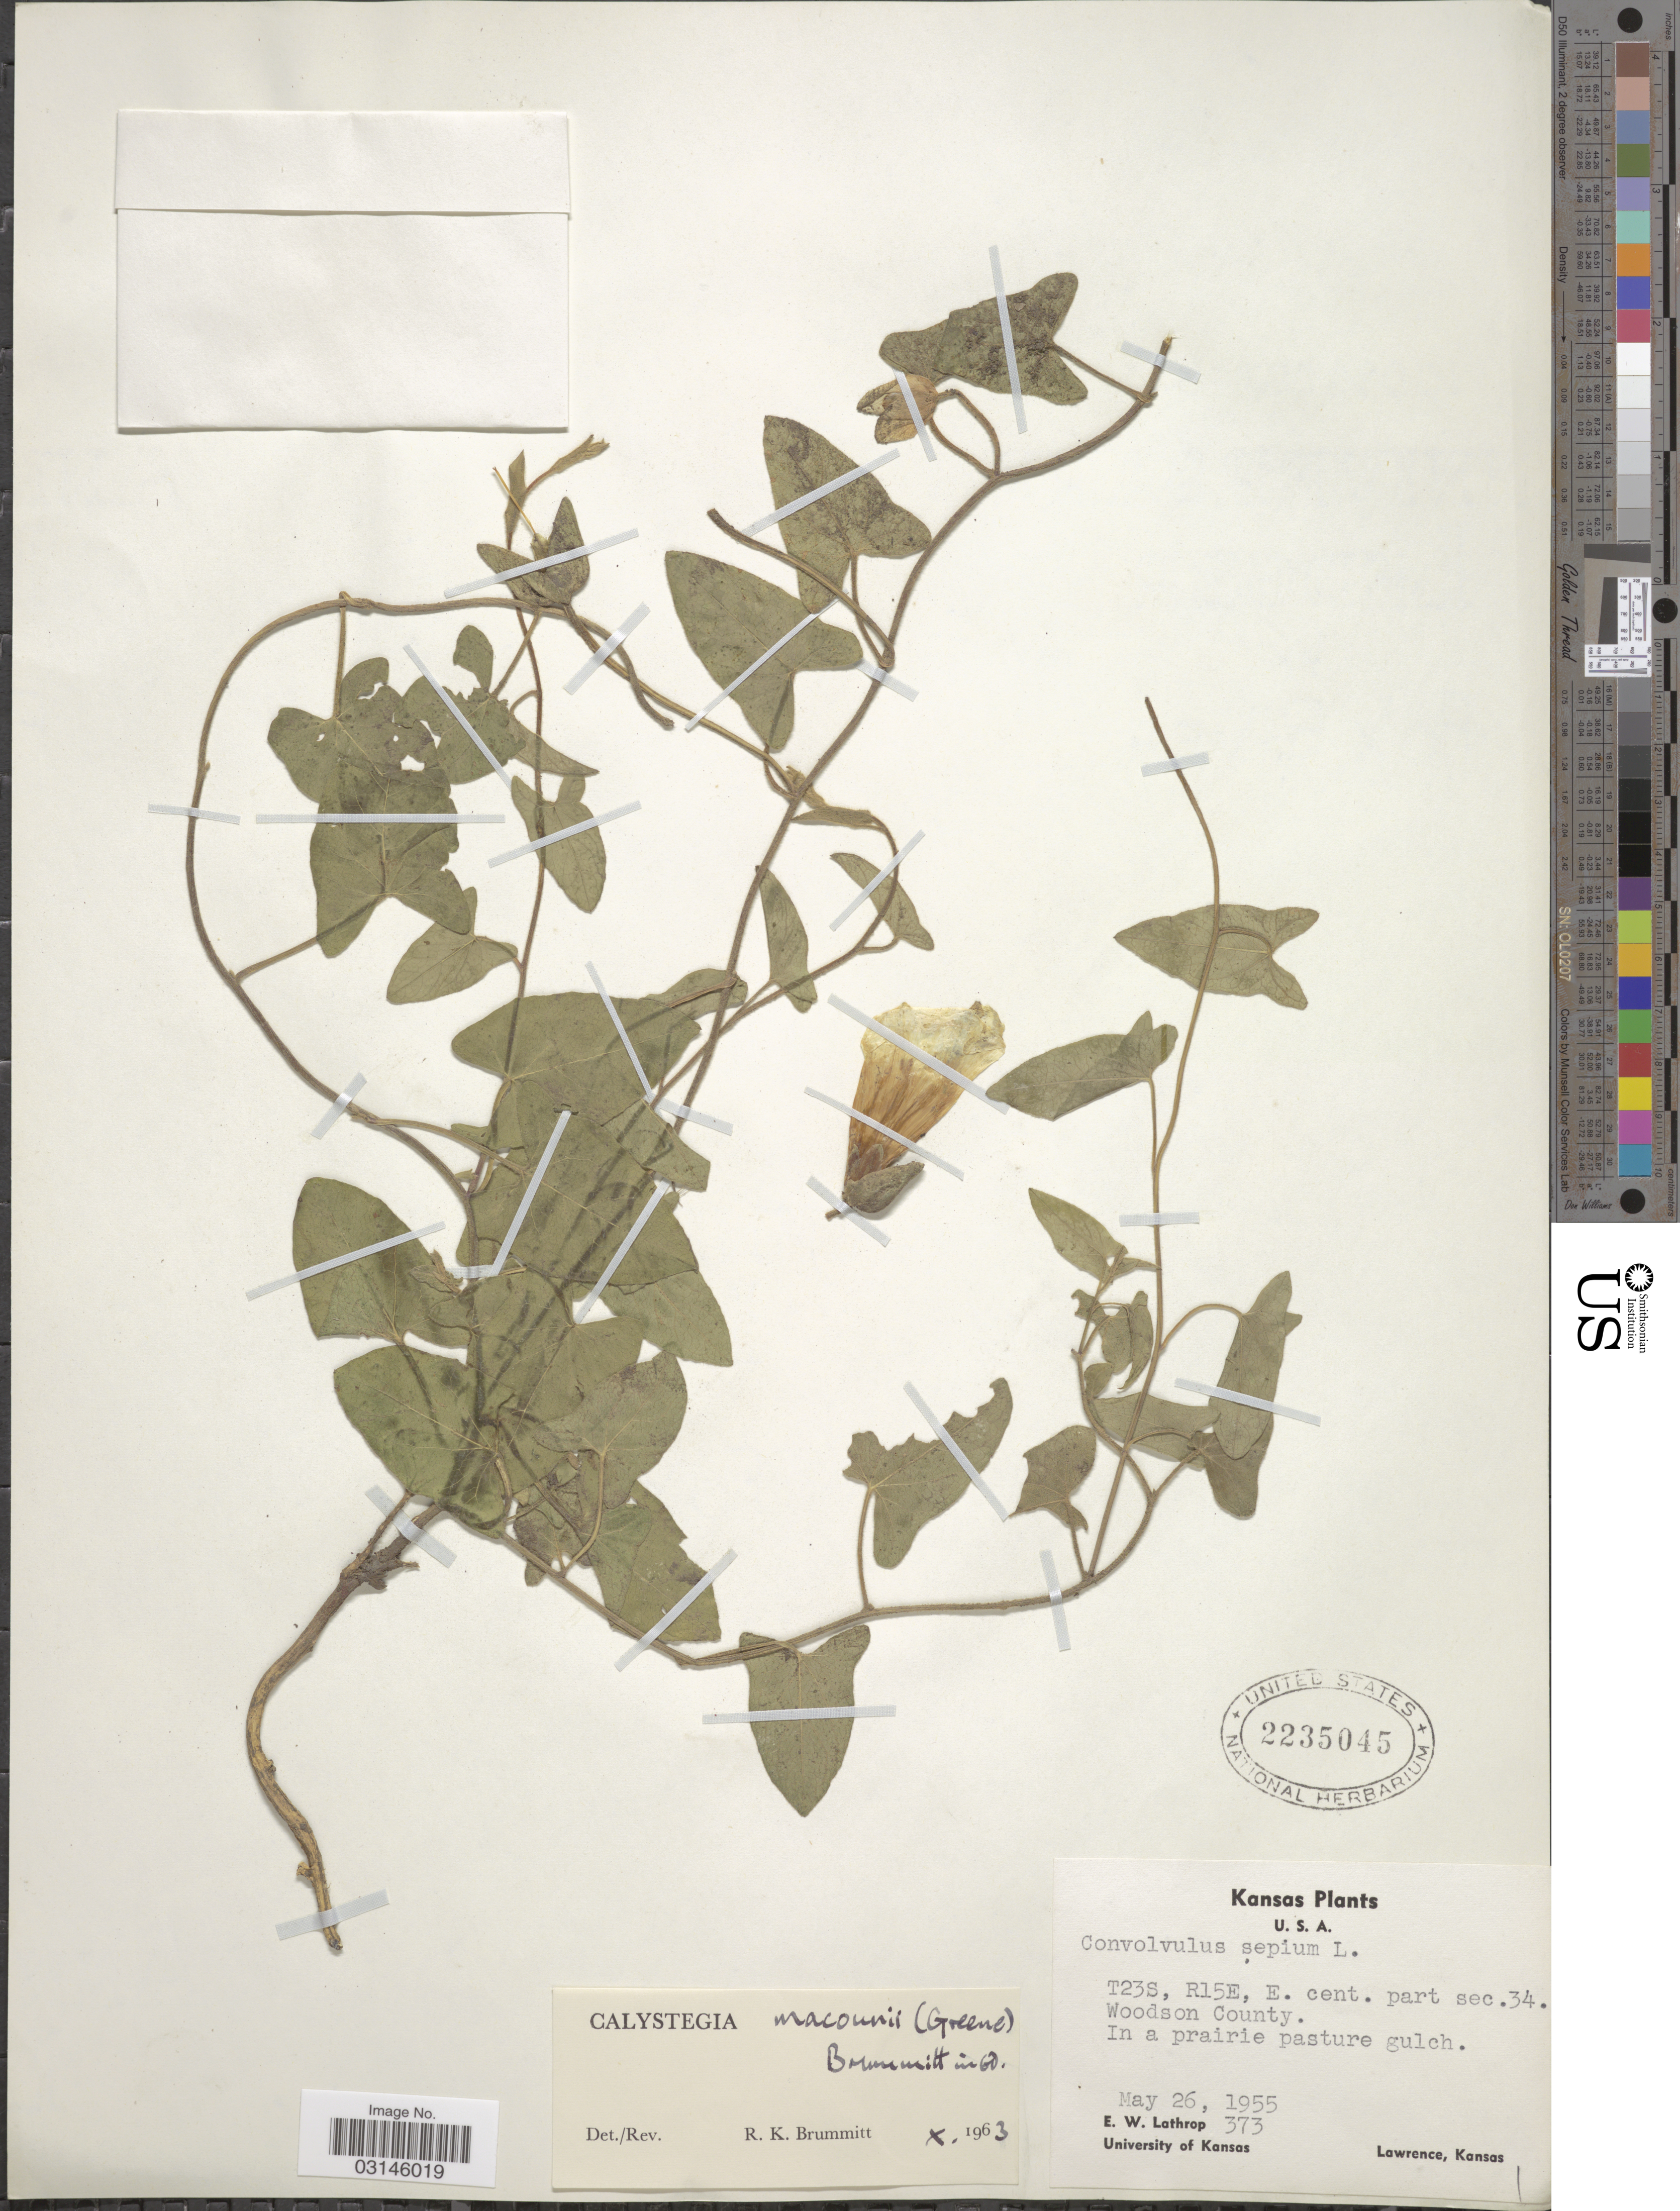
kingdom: Plantae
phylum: Tracheophyta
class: Magnoliopsida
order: Solanales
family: Convolvulaceae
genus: Calystegia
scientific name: Calystegia macounii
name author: (Greene) Brummitt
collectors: E. W. Lathrop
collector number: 373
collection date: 1955-05-26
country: United States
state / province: Kansas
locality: T23S, R15E, E. cent. part sec. 34. Woodson County.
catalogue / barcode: US 2235045